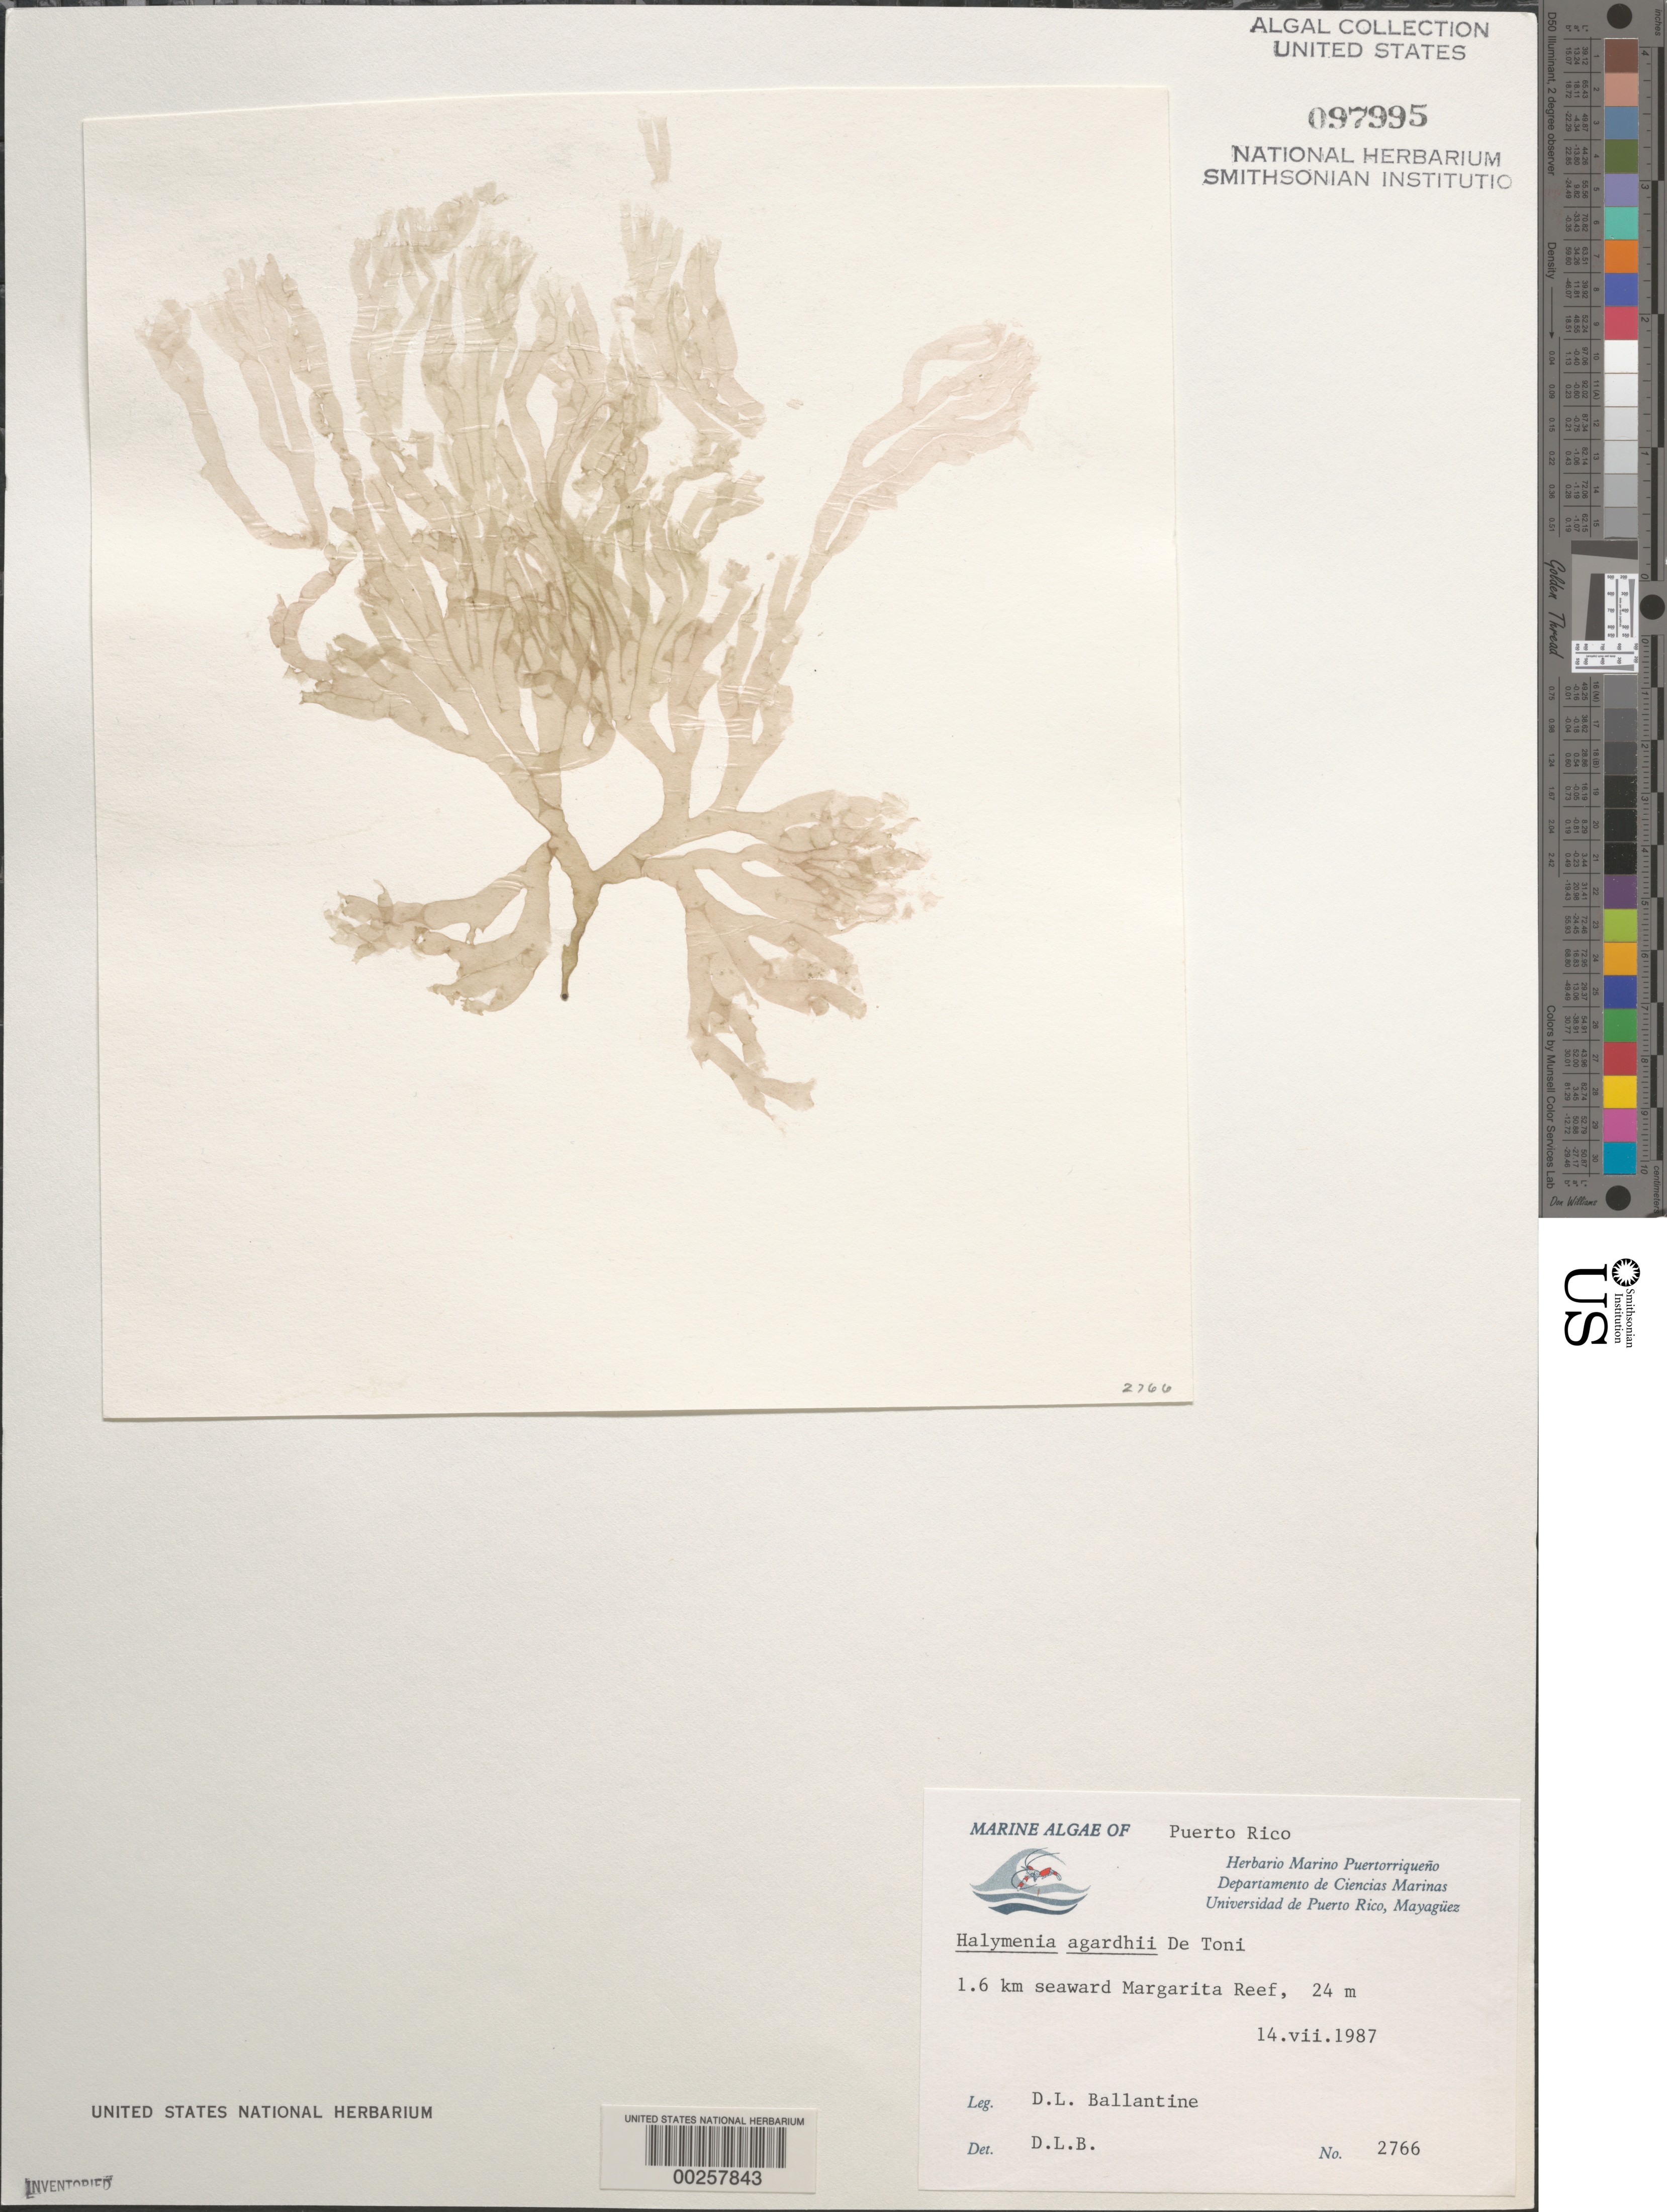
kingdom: Plantae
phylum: Rhodophyta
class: Florideophyceae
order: Sebdeniales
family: Sebdeniaceae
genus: Sebdenia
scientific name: Sebdenia flabellata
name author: (J. Agardh) P.G. Parkinson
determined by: Algae name updating Project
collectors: D.L. Ballantine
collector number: DLB 2766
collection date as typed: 14 Jul 1987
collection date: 1987-07-14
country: Puerto Rico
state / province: Lajas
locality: Margarita Reef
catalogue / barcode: US 97995